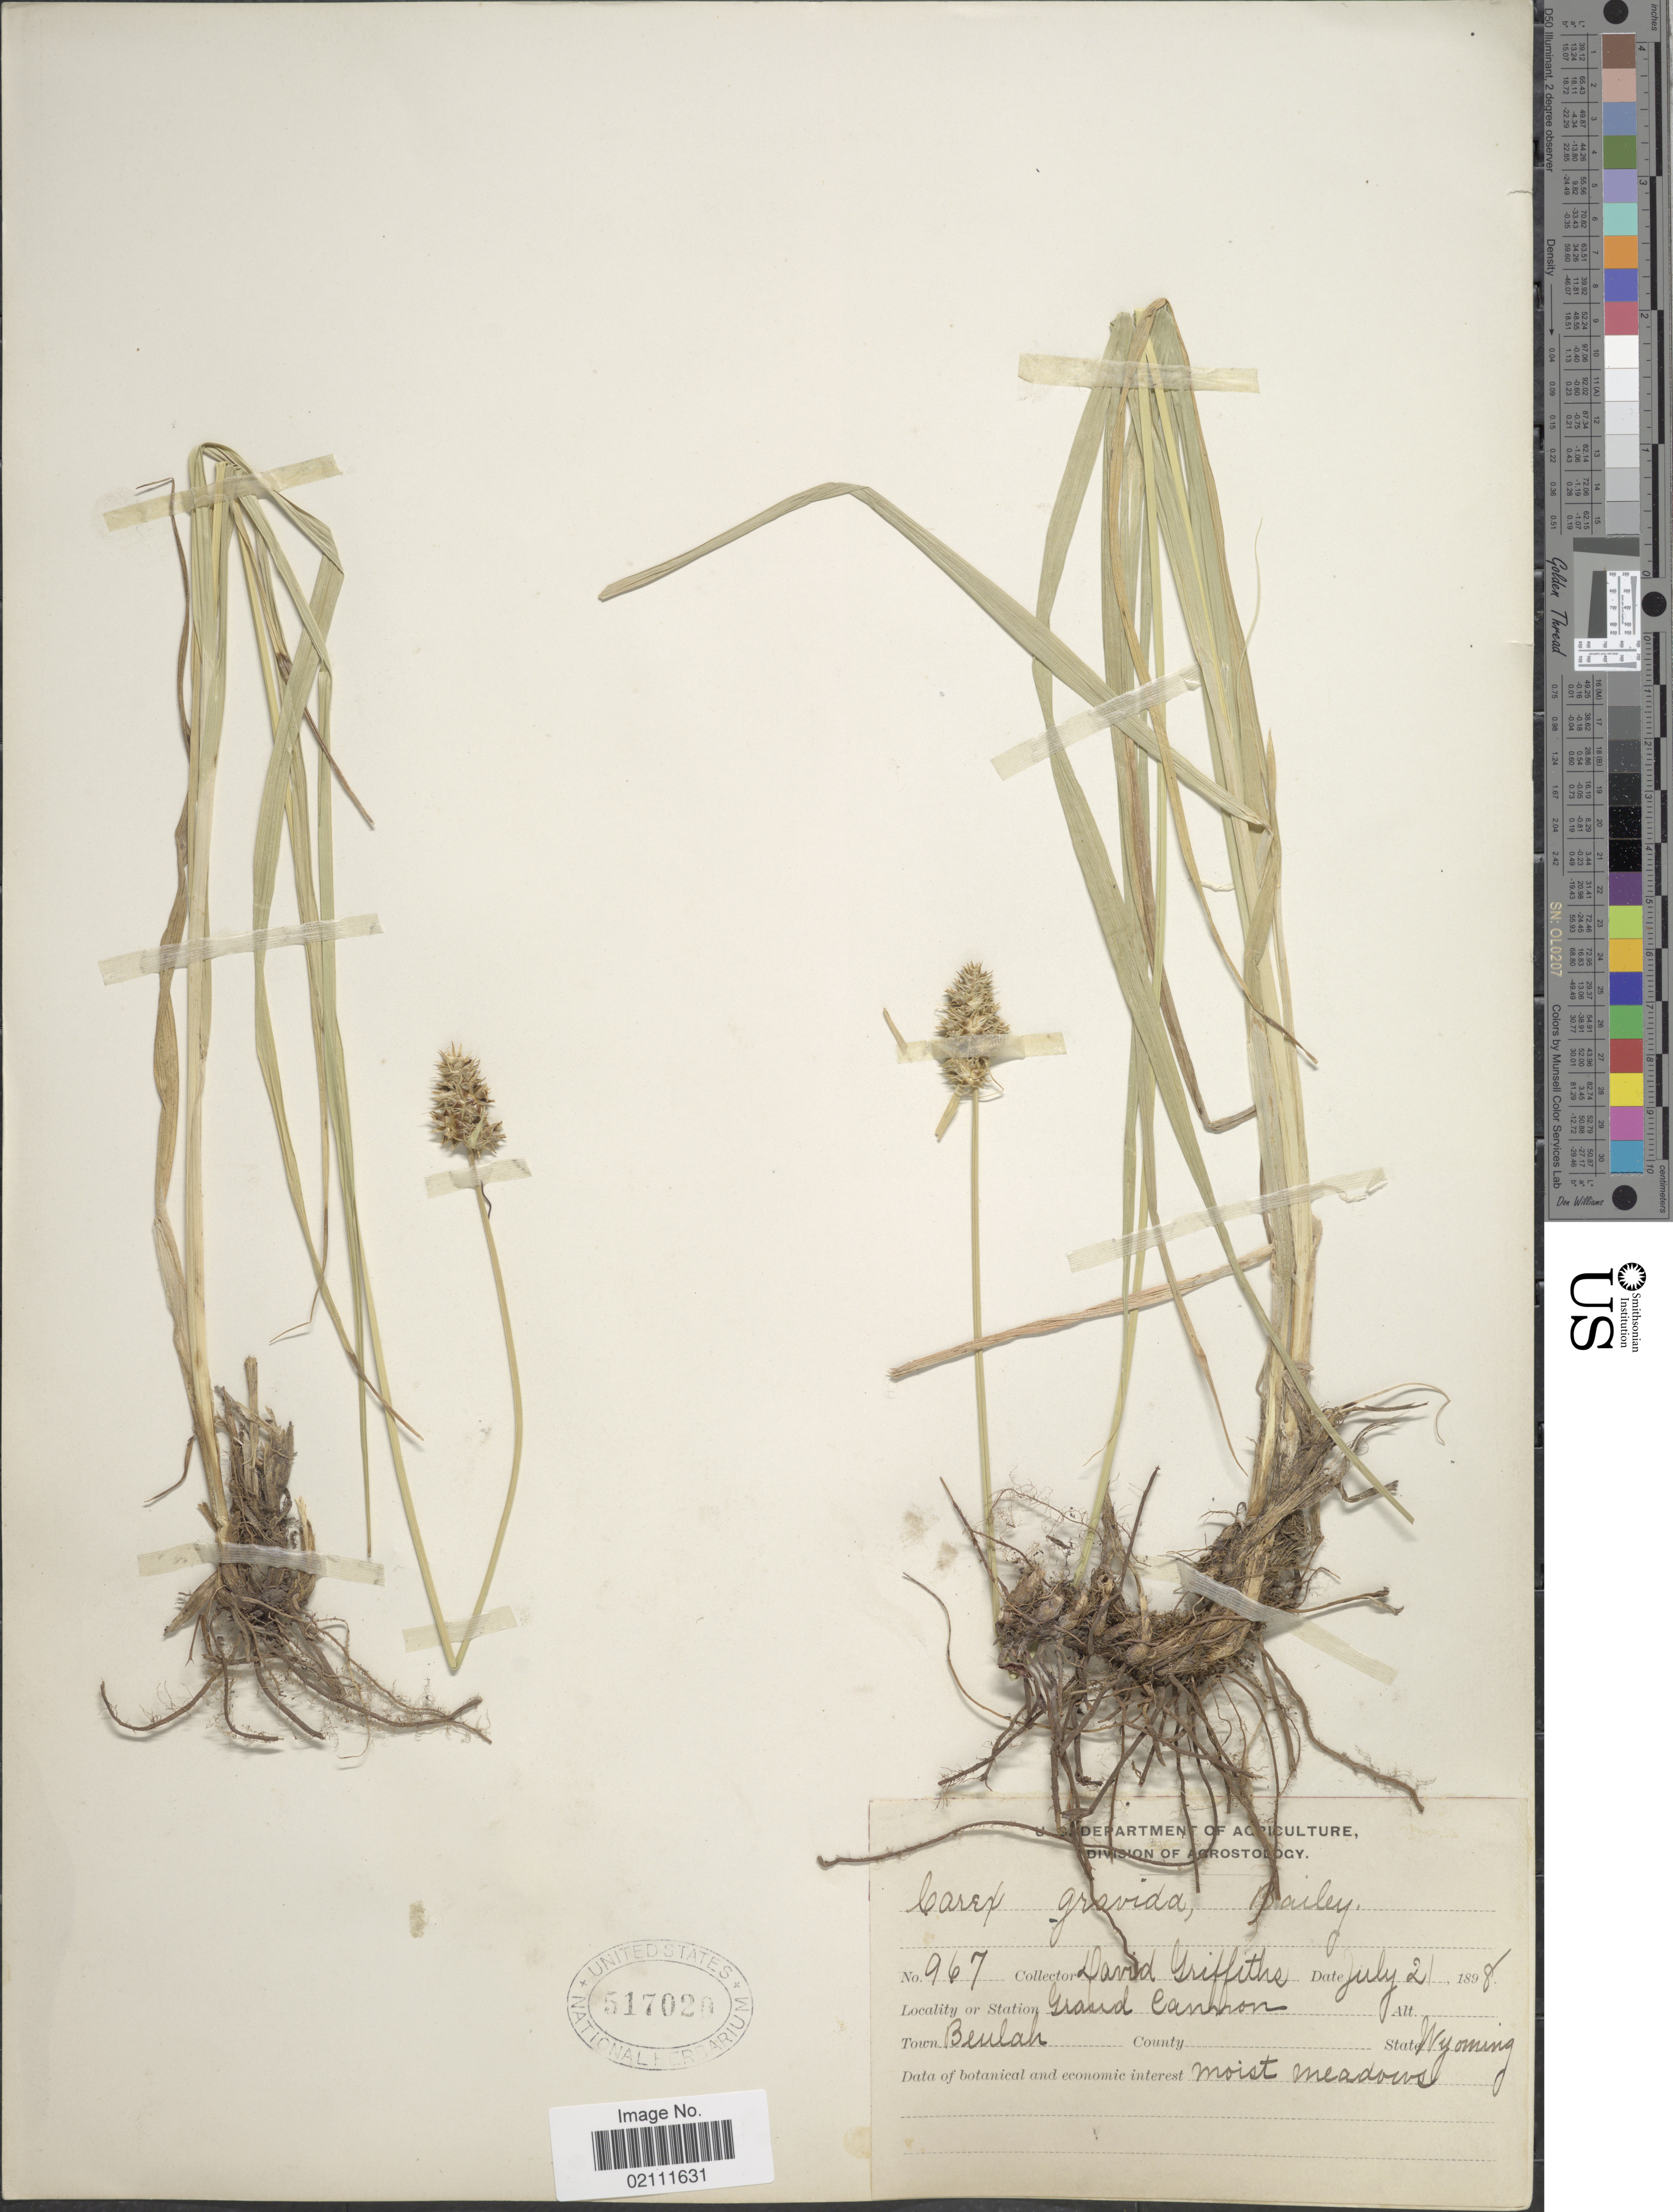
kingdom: Plantae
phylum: Tracheophyta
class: Liliopsida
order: Poales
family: Cyperaceae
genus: Carex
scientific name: Carex gravida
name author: L.H. Bailey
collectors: D. Griffiths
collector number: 967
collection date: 1898-07-21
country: United States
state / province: Wyoming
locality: Station Grand Canyon, Town Beulah, moist meadow.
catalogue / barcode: US 517020